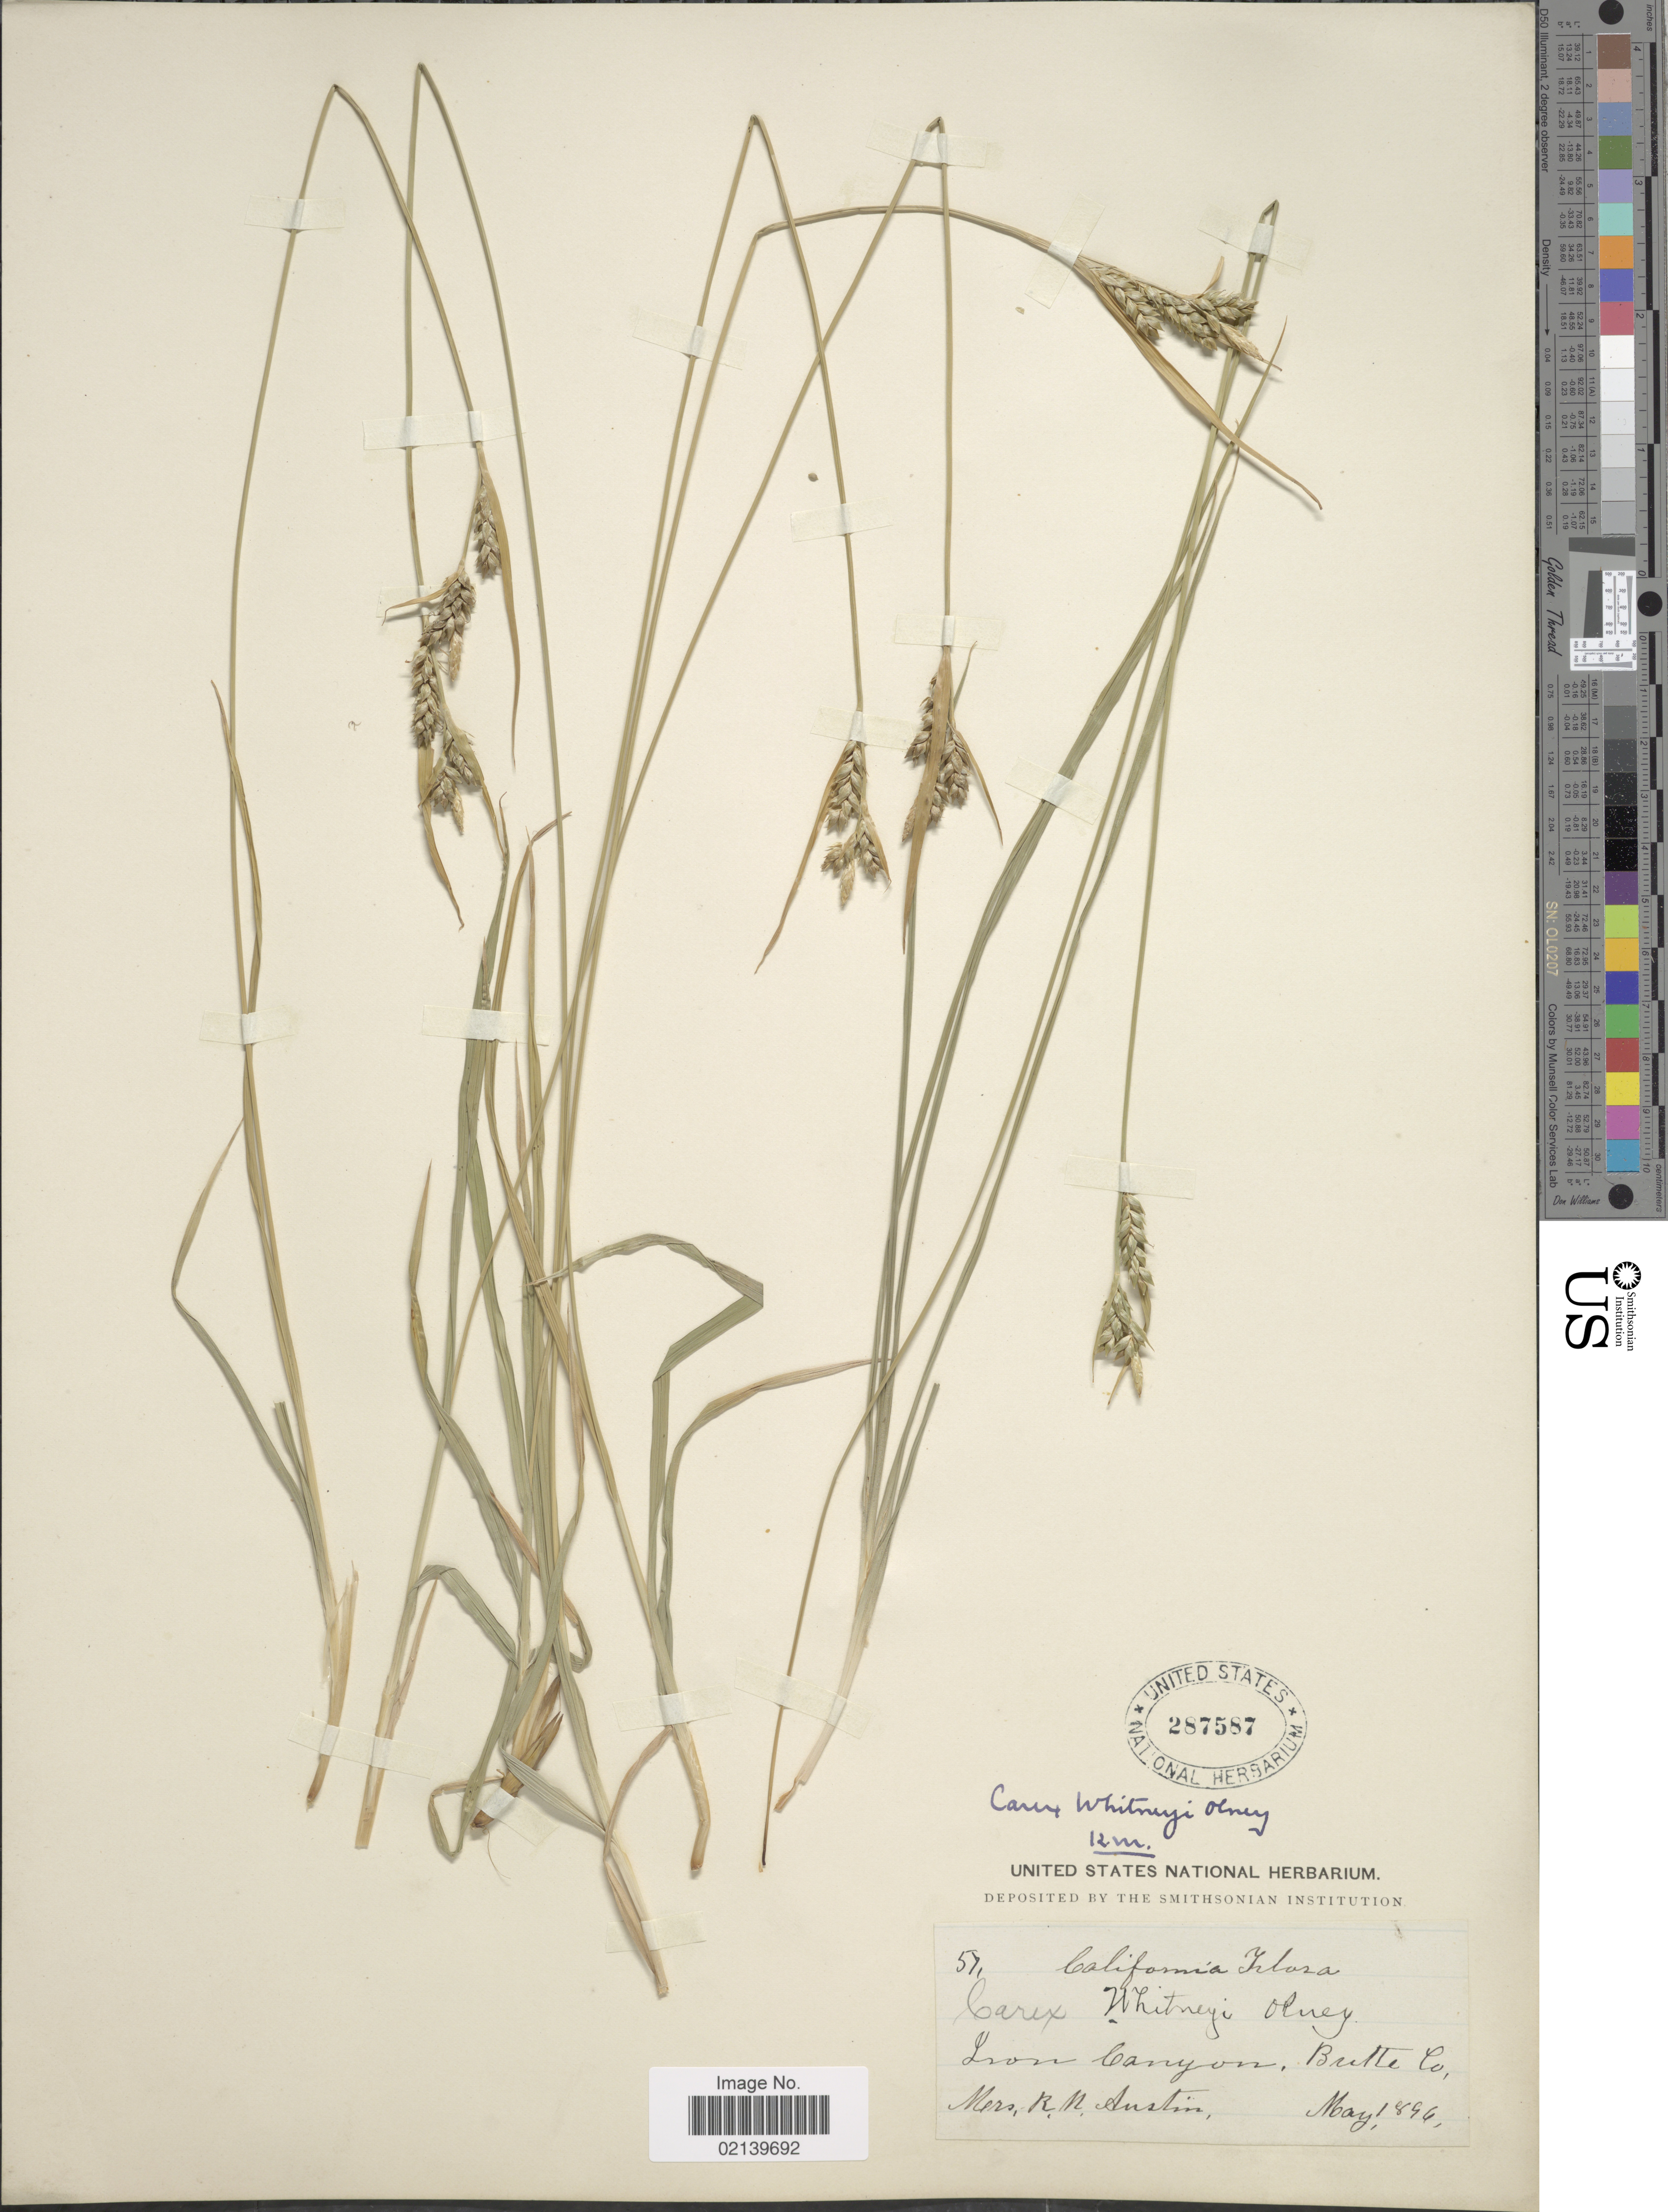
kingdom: Plantae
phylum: Tracheophyta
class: Liliopsida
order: Poales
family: Cyperaceae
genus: Carex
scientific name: Carex whitneyi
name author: Olney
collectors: R. Austin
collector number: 57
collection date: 1896-05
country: United States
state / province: California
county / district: Butte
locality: Iron Canyon, Butte Co.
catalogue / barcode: US 287587